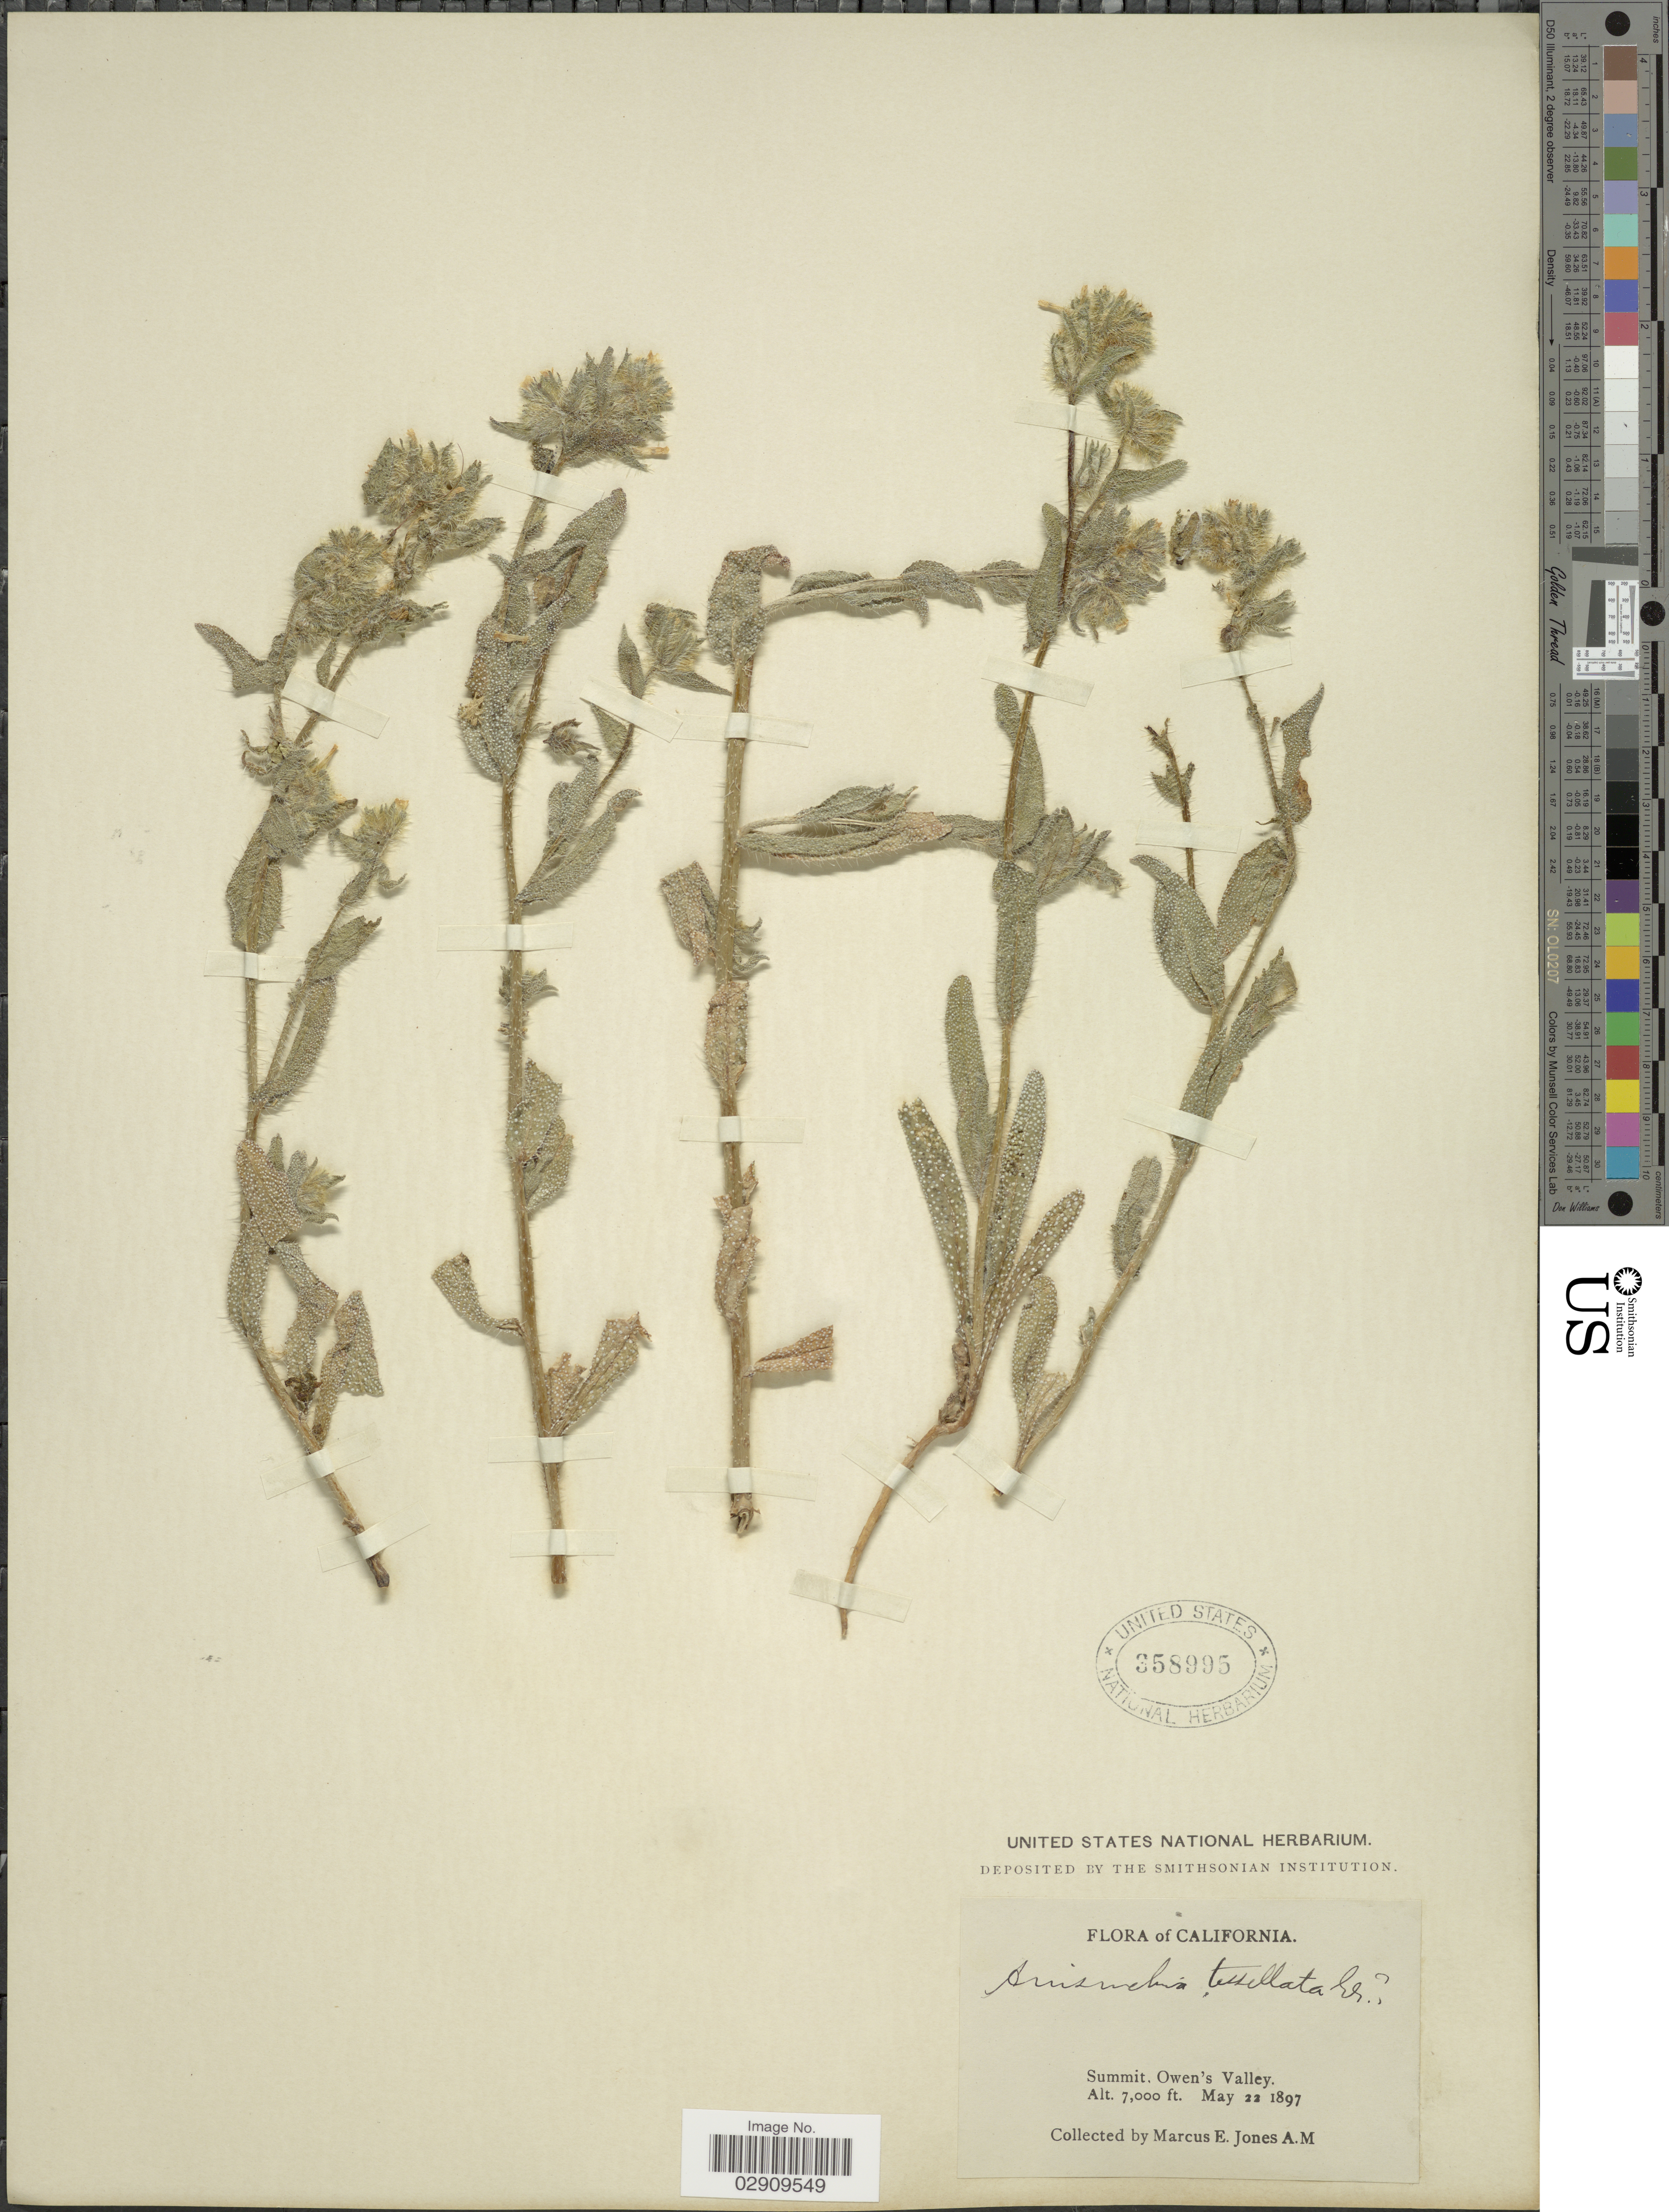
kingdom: Plantae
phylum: Tracheophyta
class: Magnoliopsida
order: Boraginales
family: Boraginaceae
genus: Amsinckia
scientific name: Amsinckia tessellata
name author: A. Gray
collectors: M. E. Jones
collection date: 1897-05-22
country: United States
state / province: California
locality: Summit. Owen's Valley.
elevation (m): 2134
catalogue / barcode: US 358995